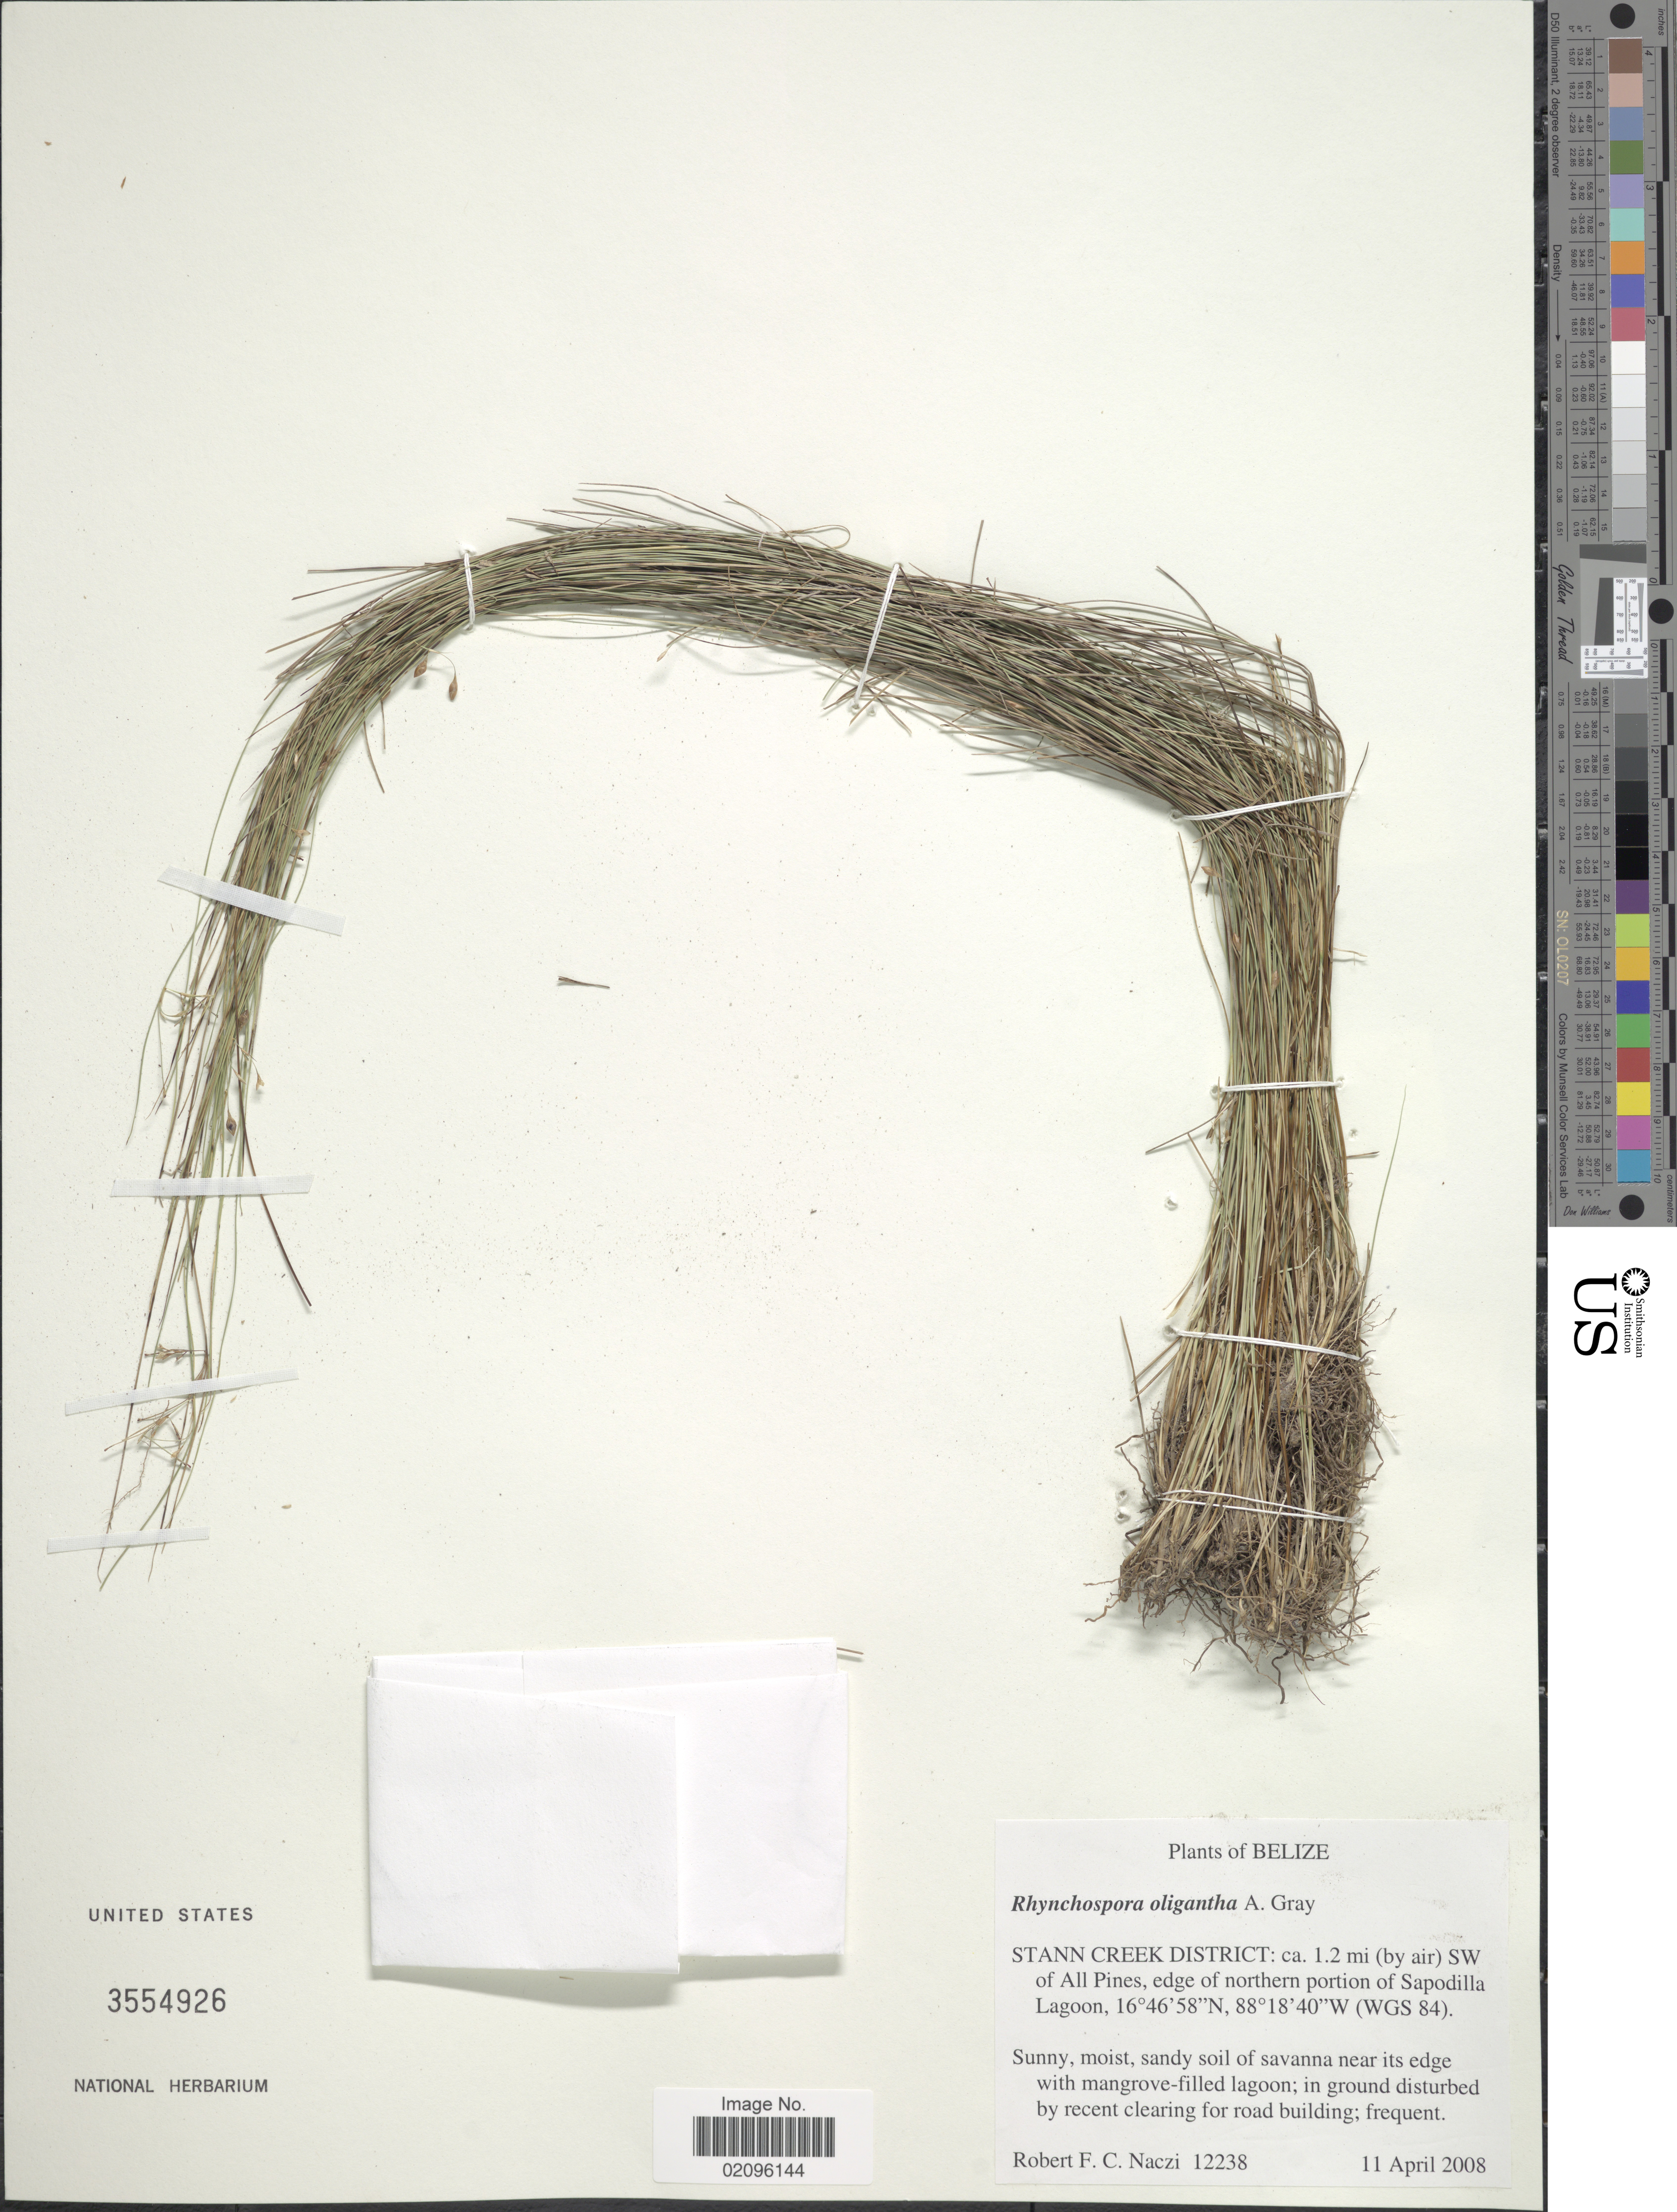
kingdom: Plantae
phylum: Tracheophyta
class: Liliopsida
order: Poales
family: Cyperaceae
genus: Rhynchospora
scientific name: Rhynchospora oligantha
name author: A. Gray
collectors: R. F. C. Naczi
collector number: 12238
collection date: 2008-04-11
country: Belize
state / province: Stann Creek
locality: Ca. 1.2 mi (by air) SW of All Pines, edge of northern portion of Sapodilla Lagoon, (WGS 84), in ground disturbed by recent clearing for road buidling.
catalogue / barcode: US 3554926